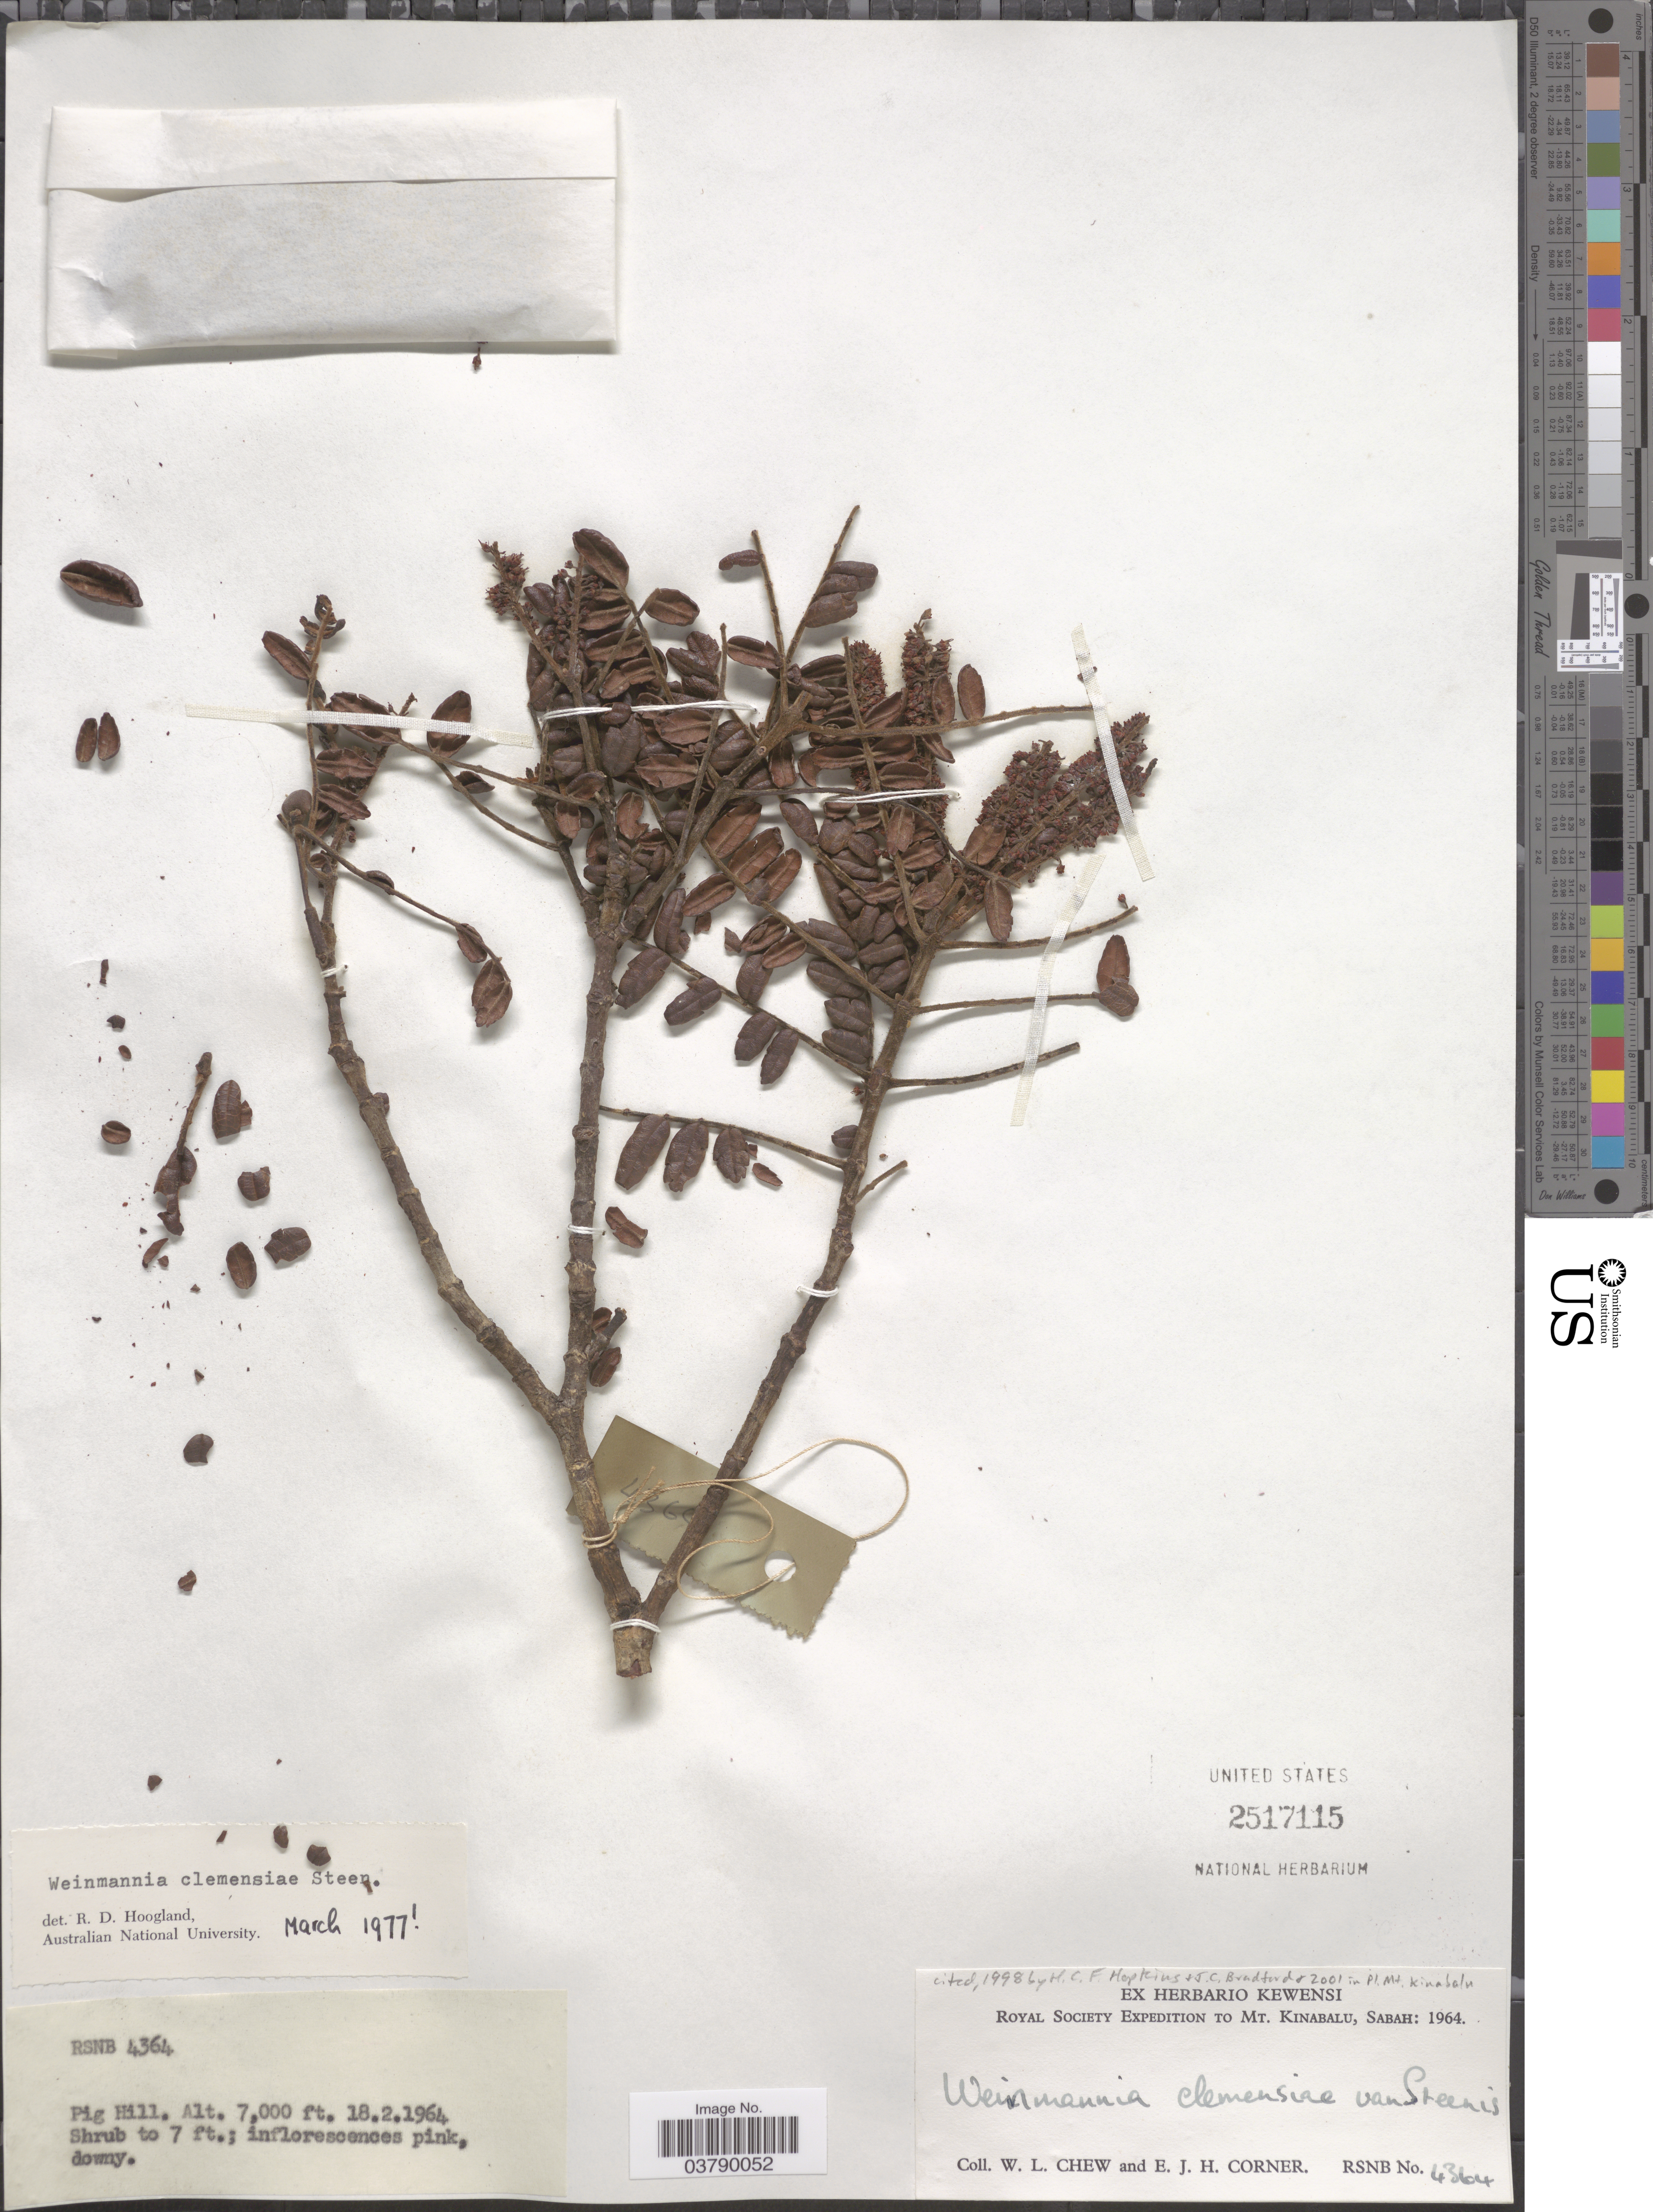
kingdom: Plantae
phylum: Tracheophyta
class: Magnoliopsida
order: Oxalidales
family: Cunoniaceae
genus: Pterophylla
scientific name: Pterophylla clemensiae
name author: (Steenis) Pillon & H.C. Hopkins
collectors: W. Chew & E. Corner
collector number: RSNB4364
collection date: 1964-02-18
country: Malaysia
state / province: Sabah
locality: Pig Hill. Mt. Kinabalu, Sabah.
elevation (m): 2134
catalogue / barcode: US 2517115